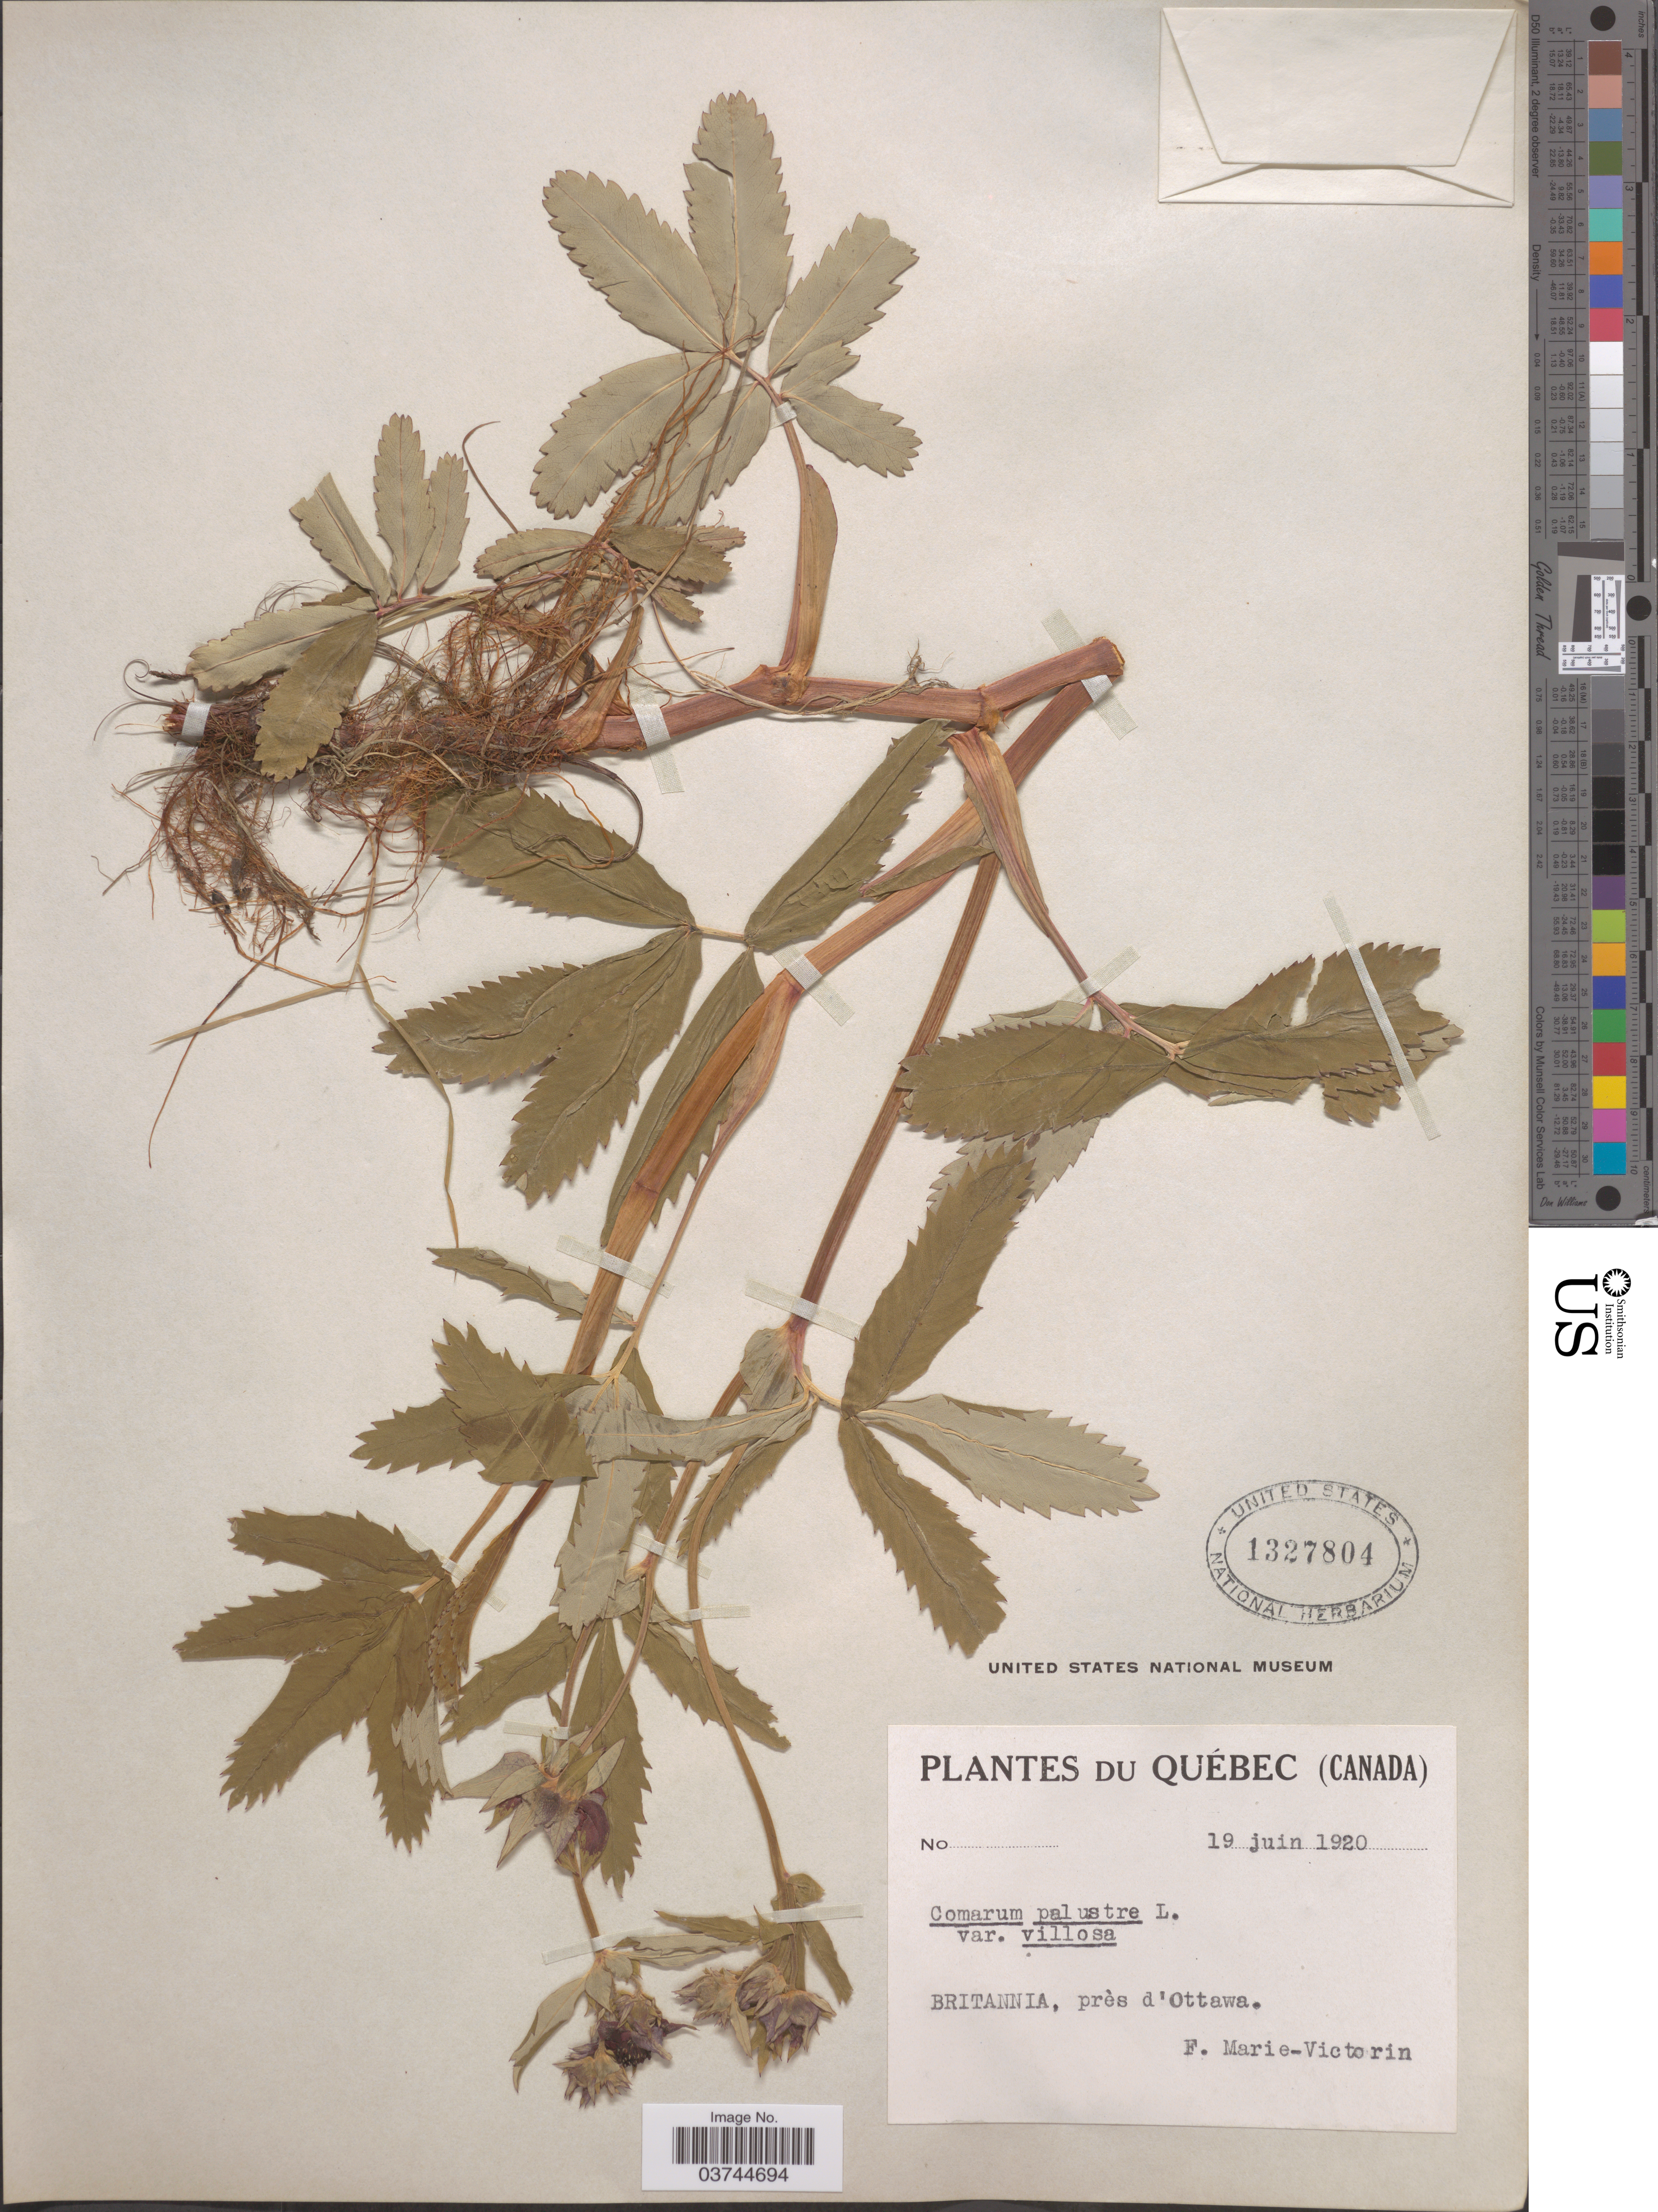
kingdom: Plantae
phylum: Tracheophyta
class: Magnoliopsida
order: Rosales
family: Rosaceae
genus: Comarum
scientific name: Comarum palustre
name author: L.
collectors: F. Marie-Victorin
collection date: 1920-06-19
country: Canada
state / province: Quebec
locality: Britannia, près d'Ottawa.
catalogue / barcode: US 1327804